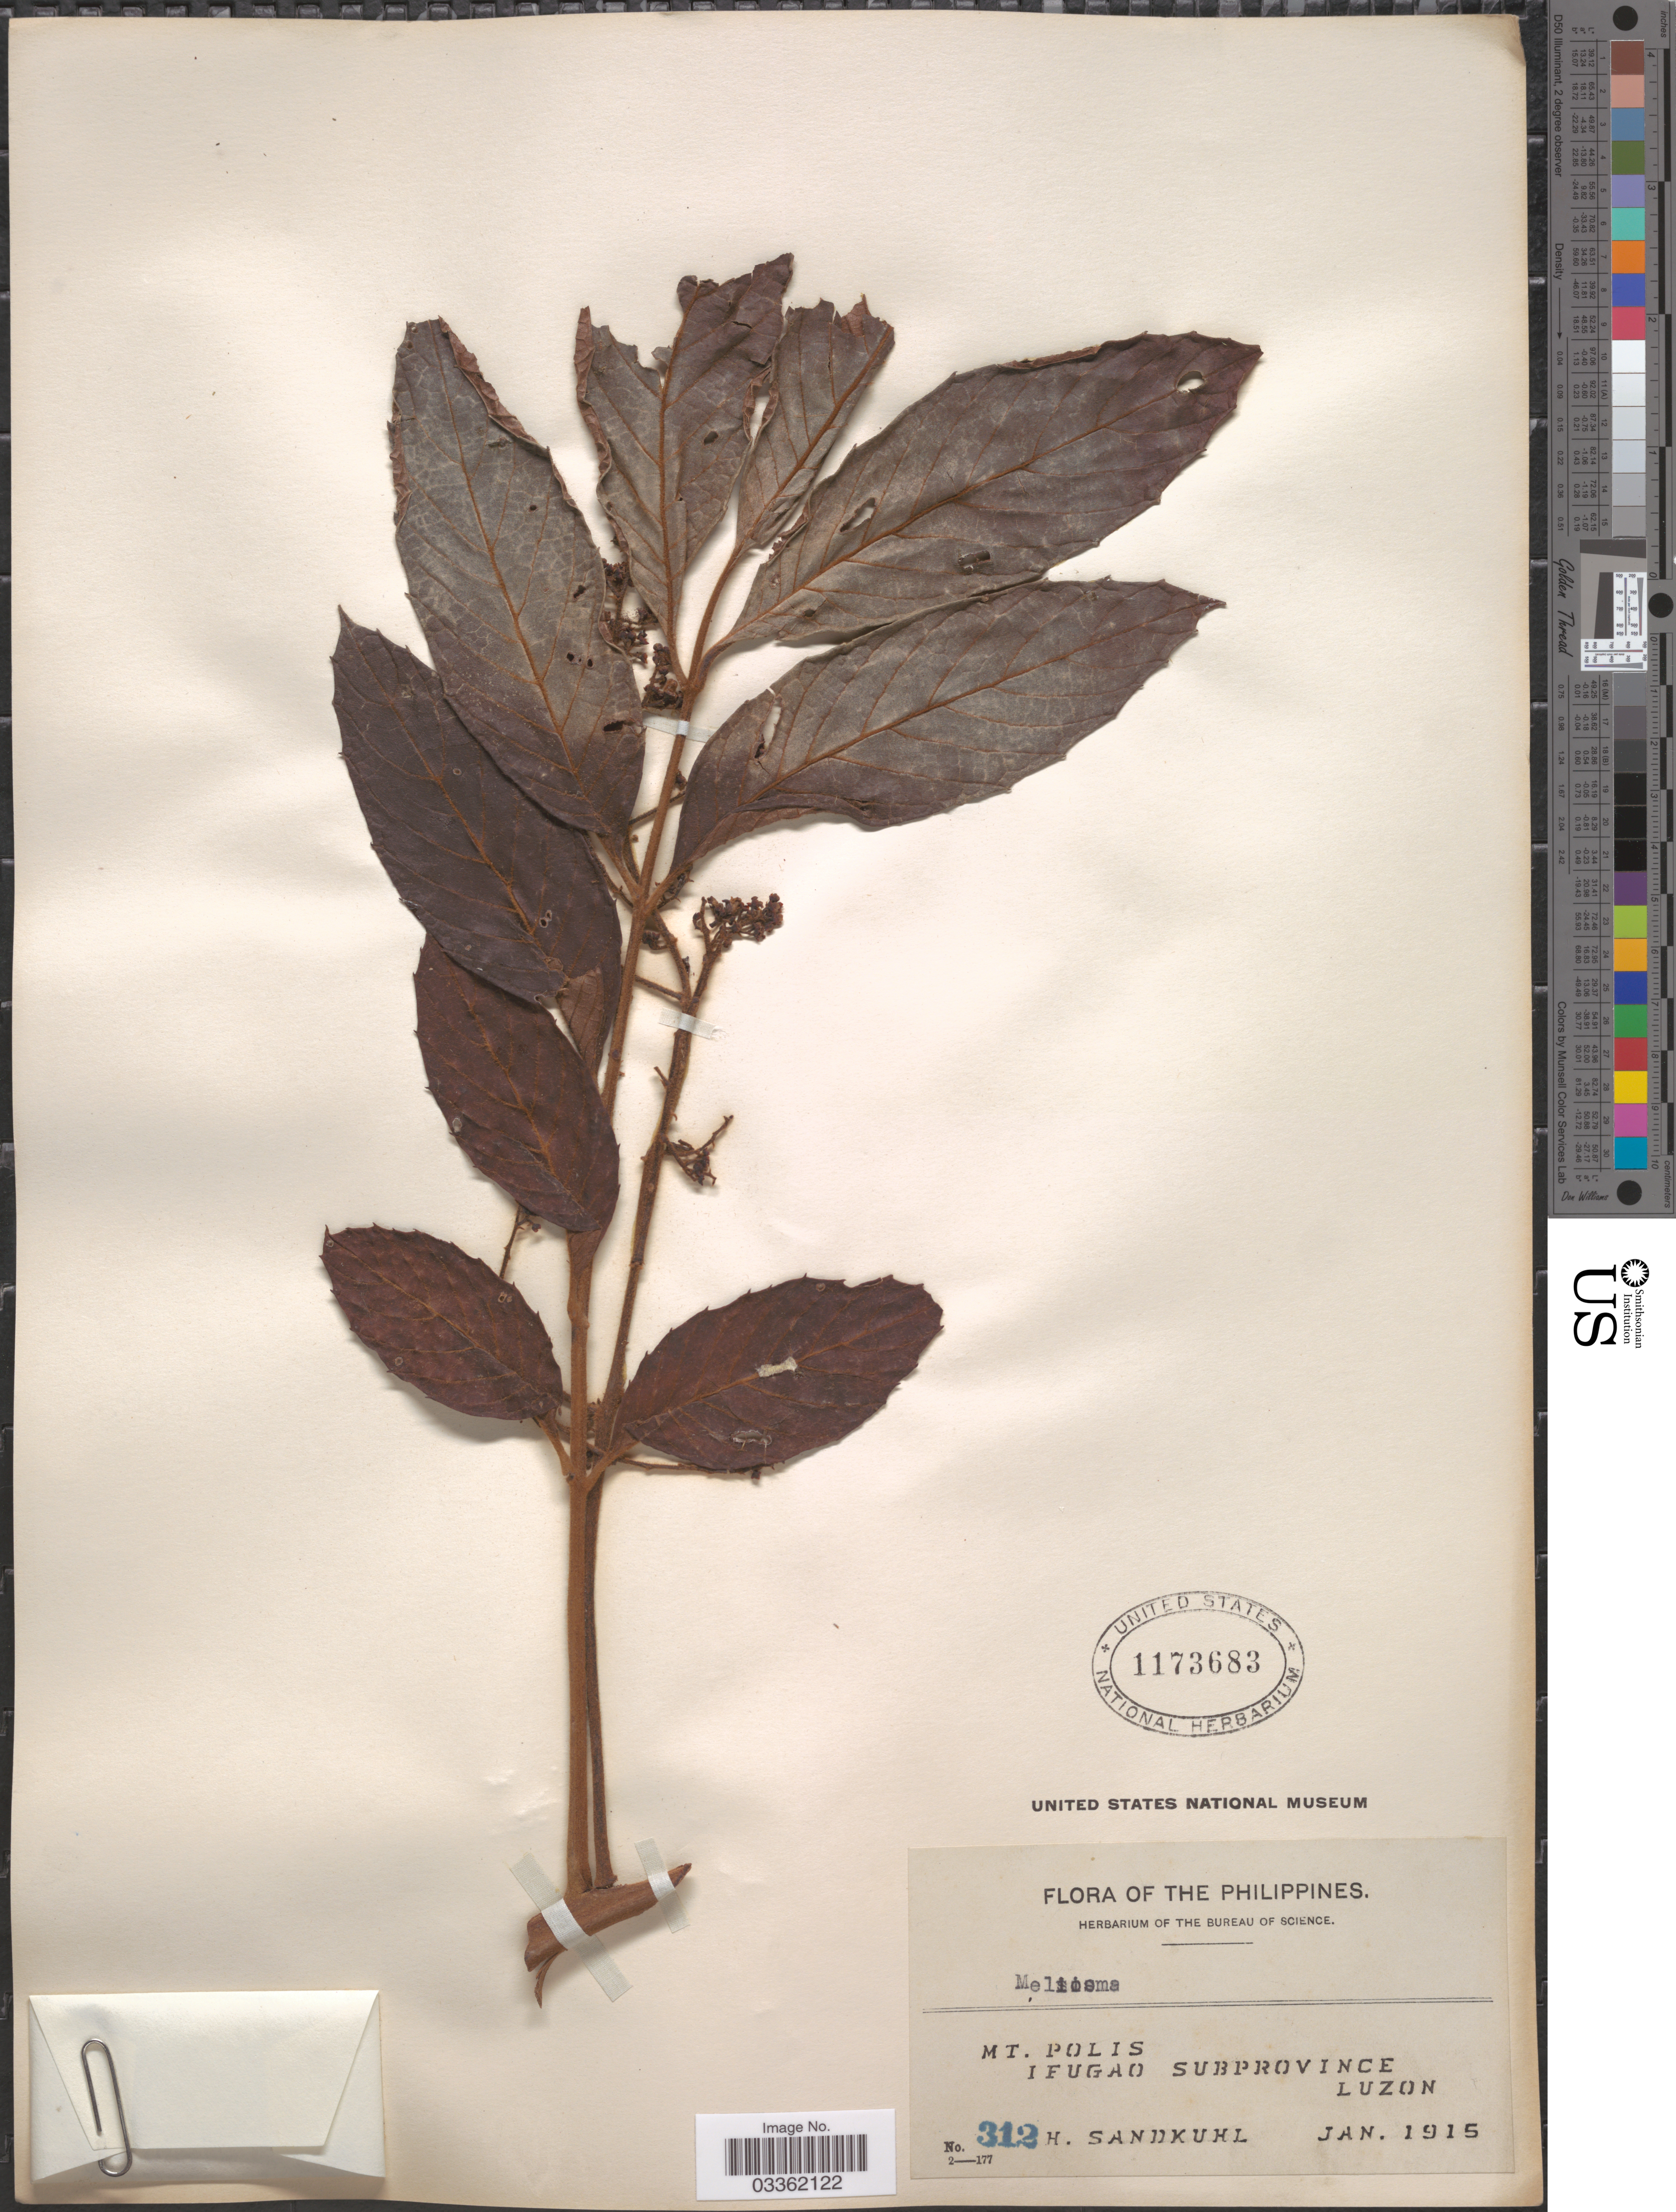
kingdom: Plantae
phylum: Tracheophyta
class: Magnoliopsida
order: Proteales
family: Sabiaceae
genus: Meliosma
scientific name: Meliosma sp.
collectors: H. Sandkuhl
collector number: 312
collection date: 1915-01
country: Philippines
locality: Mt. Polis. Ifugao Subprovince. Luzon.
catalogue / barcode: US 1173683